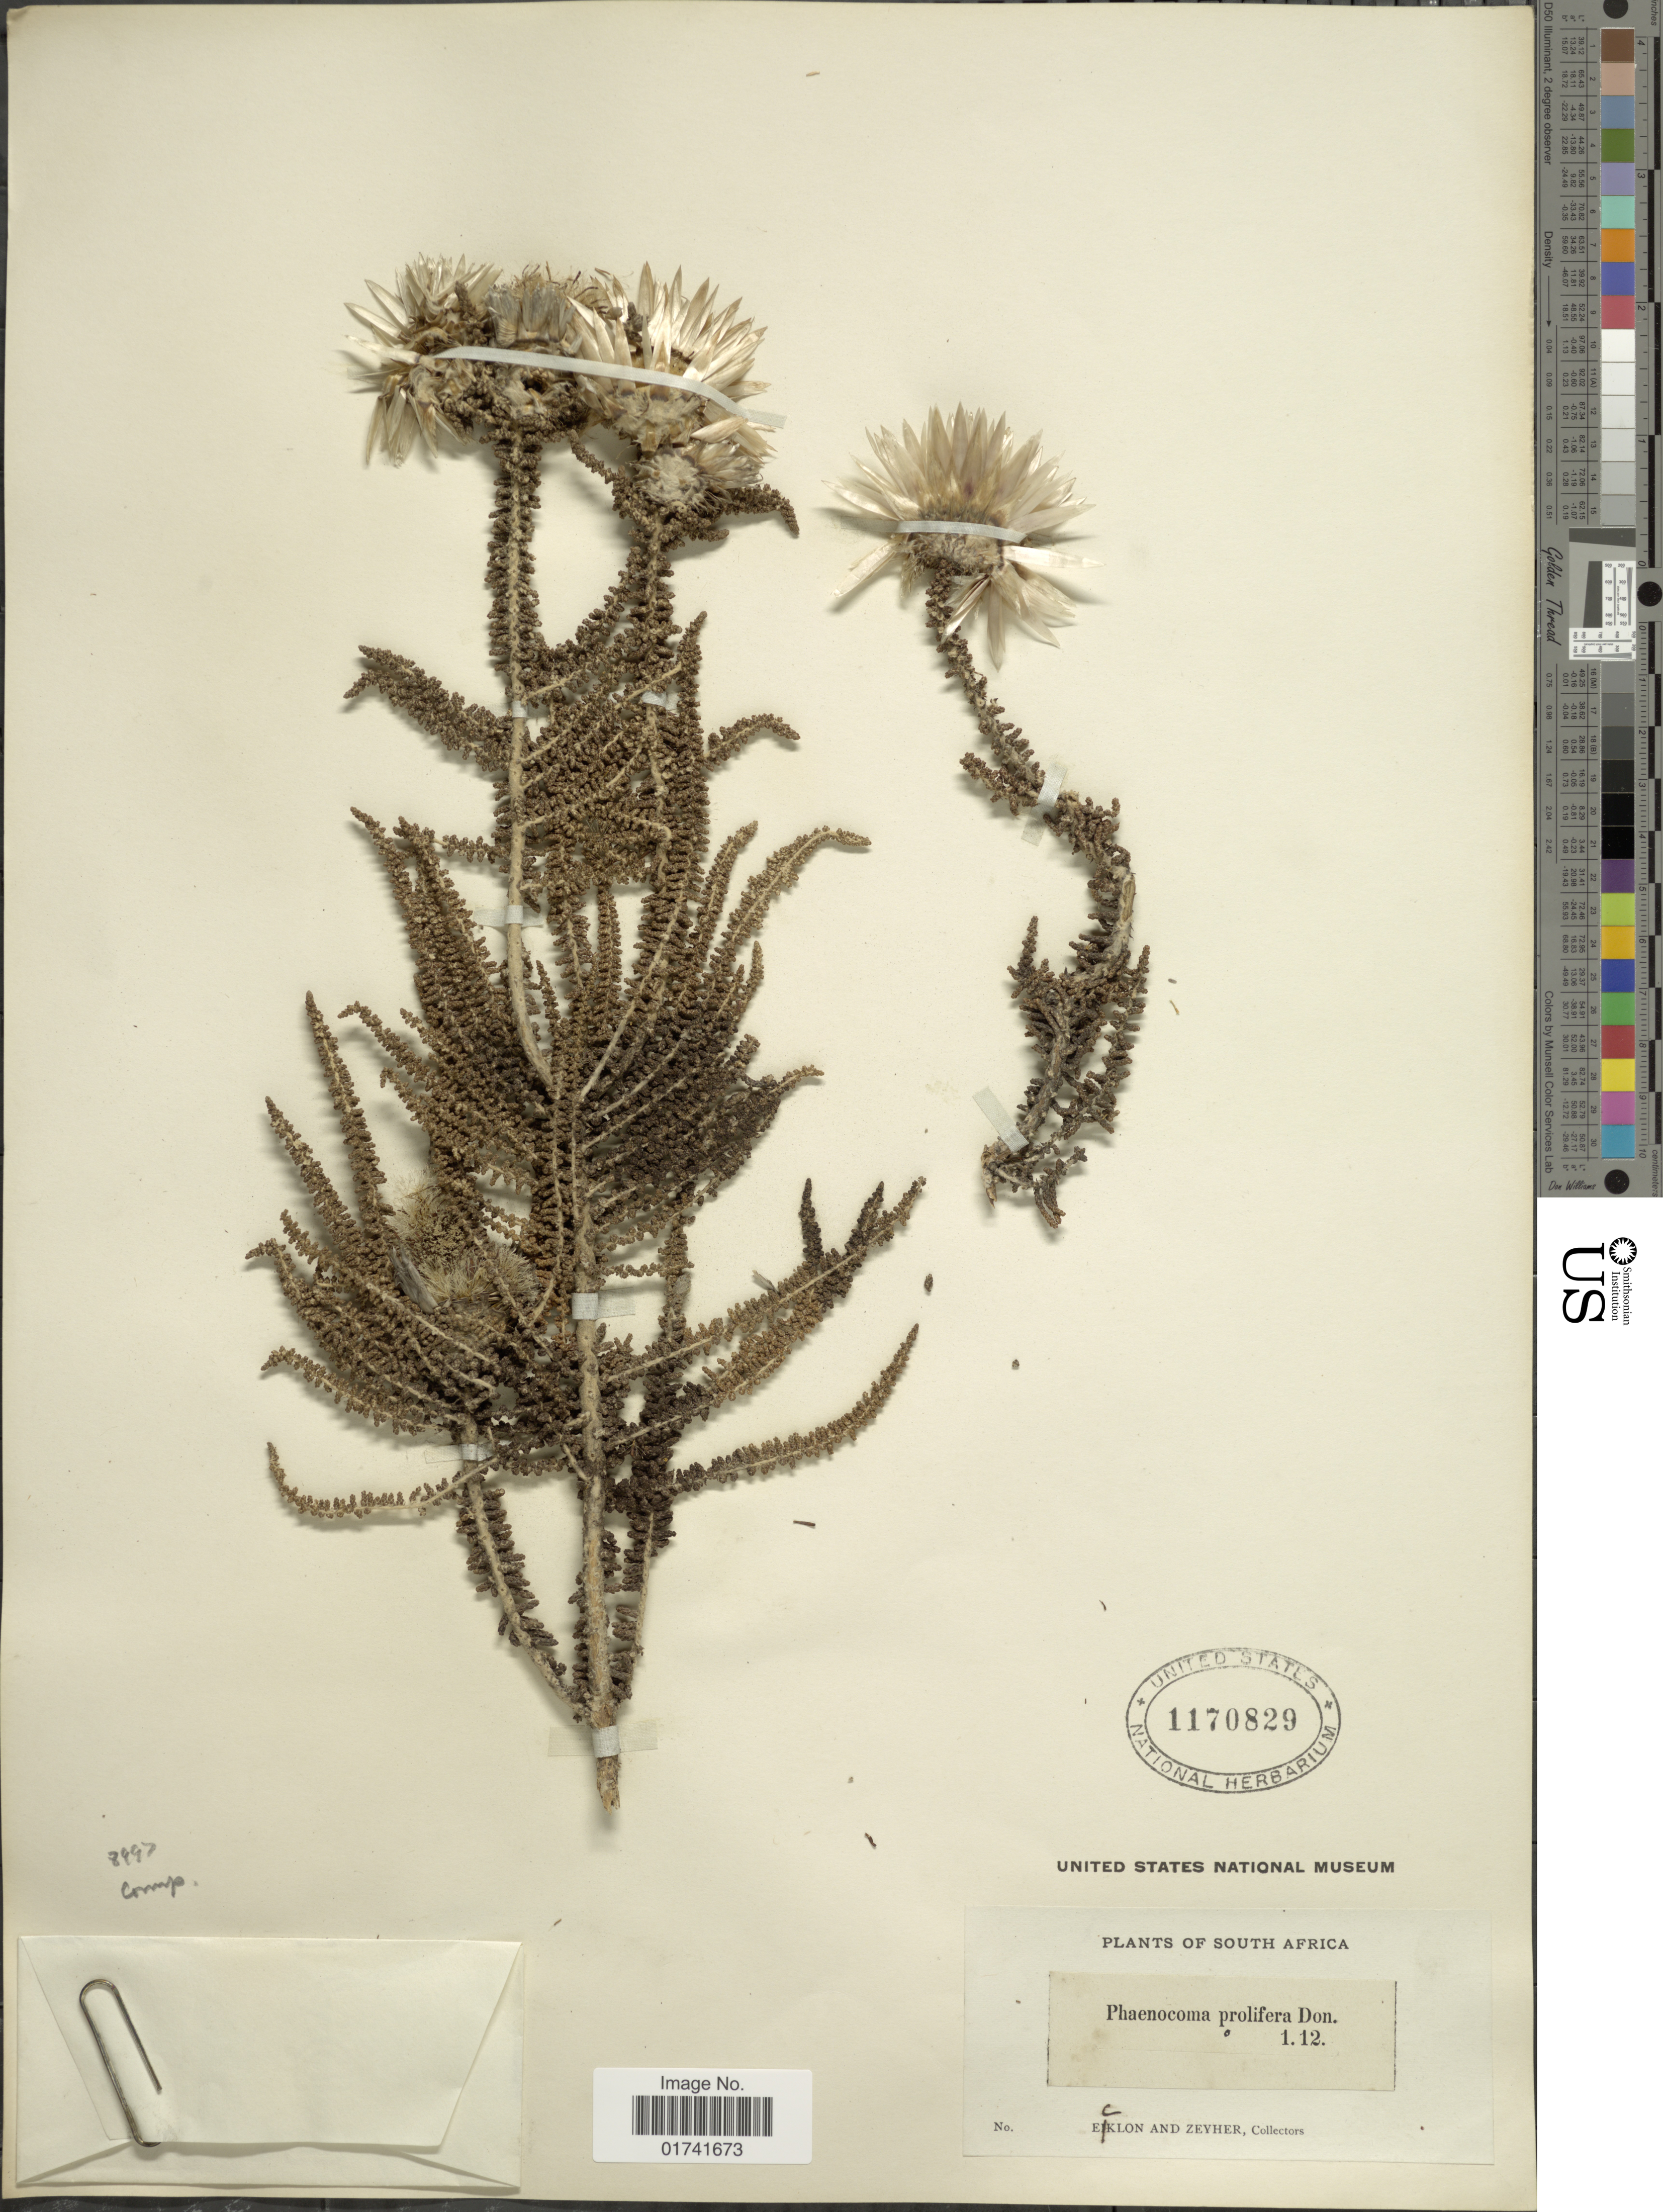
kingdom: Plantae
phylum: Tracheophyta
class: Magnoliopsida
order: Asterales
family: Asteraceae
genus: Phaenocoma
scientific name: Phaenocoma prolifera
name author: (L.) D. Don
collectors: -. Ecklon & -. Zeyher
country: South Africa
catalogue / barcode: US 1170829